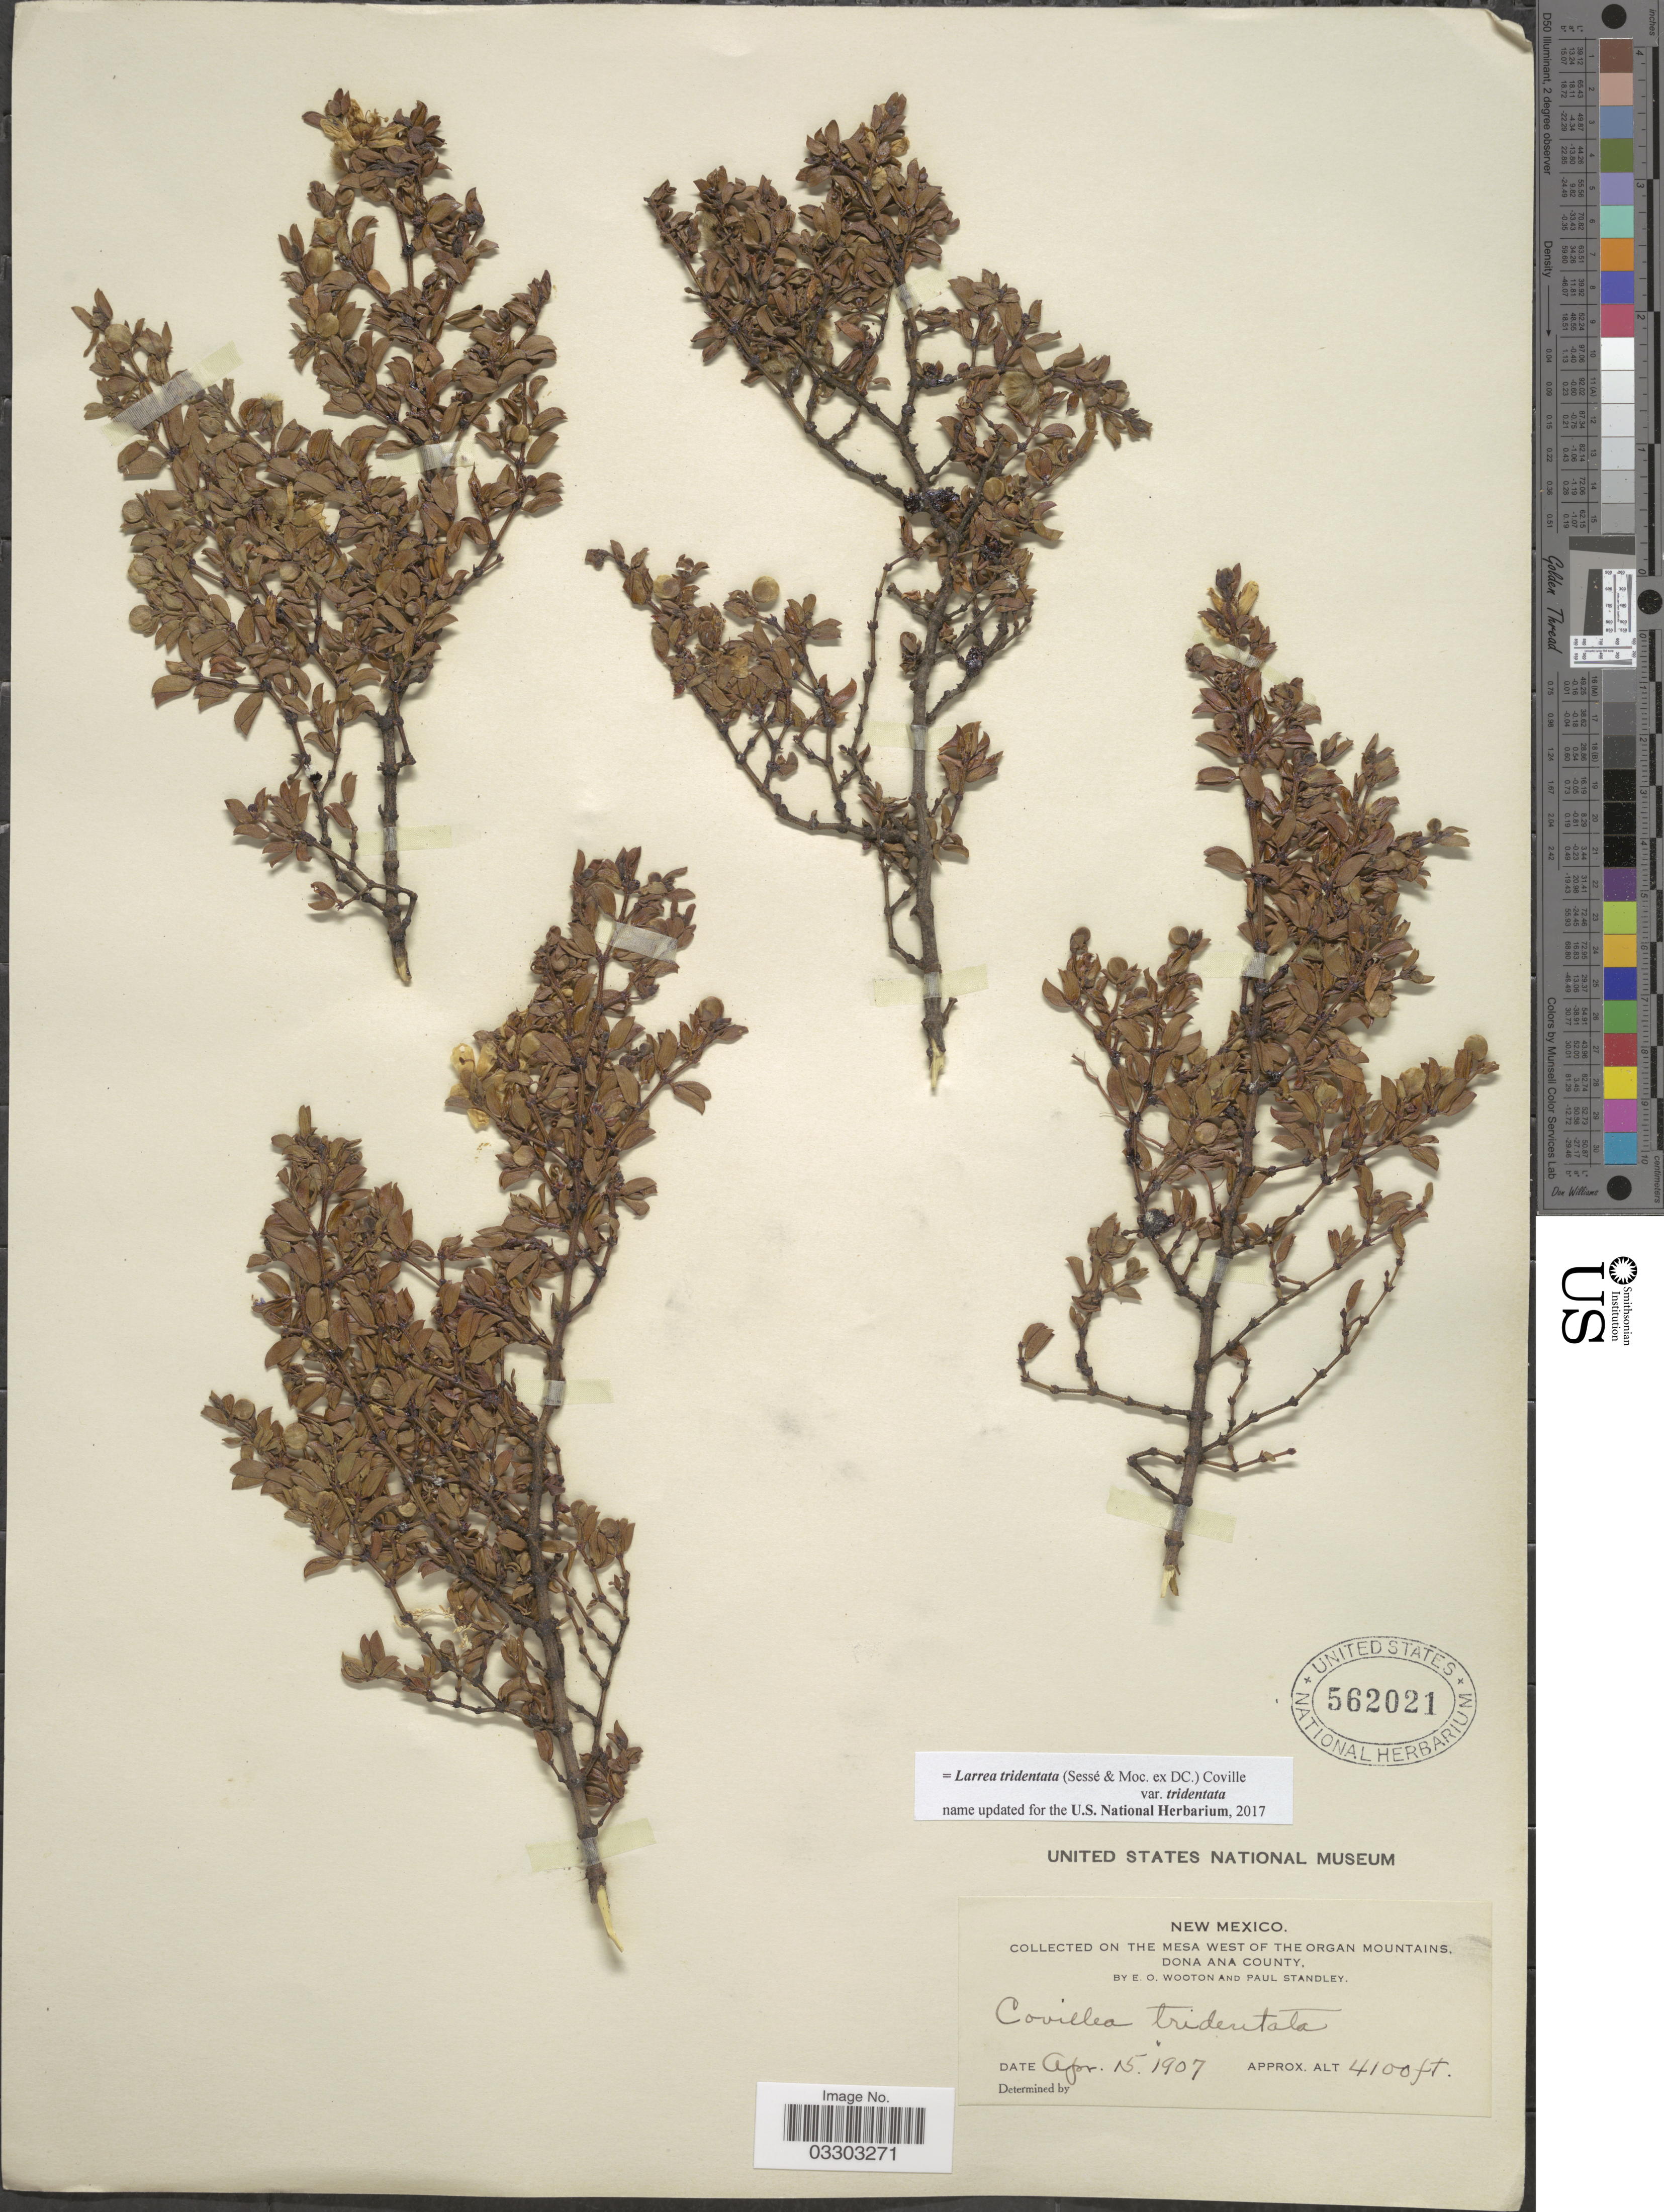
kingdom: Plantae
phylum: Tracheophyta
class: Magnoliopsida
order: Zygophyllales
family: Zygophyllaceae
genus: Larrea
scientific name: Larrea tridentata var. tridentata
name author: (Sessé & Moc. ex DC.) Coville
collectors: E. O. Wooton & P. C. Standley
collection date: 1907-04-15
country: United States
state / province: New Mexico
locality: On the Mesa west of The Organ Mountains, Dona Ana County.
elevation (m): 1250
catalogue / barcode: US 562021